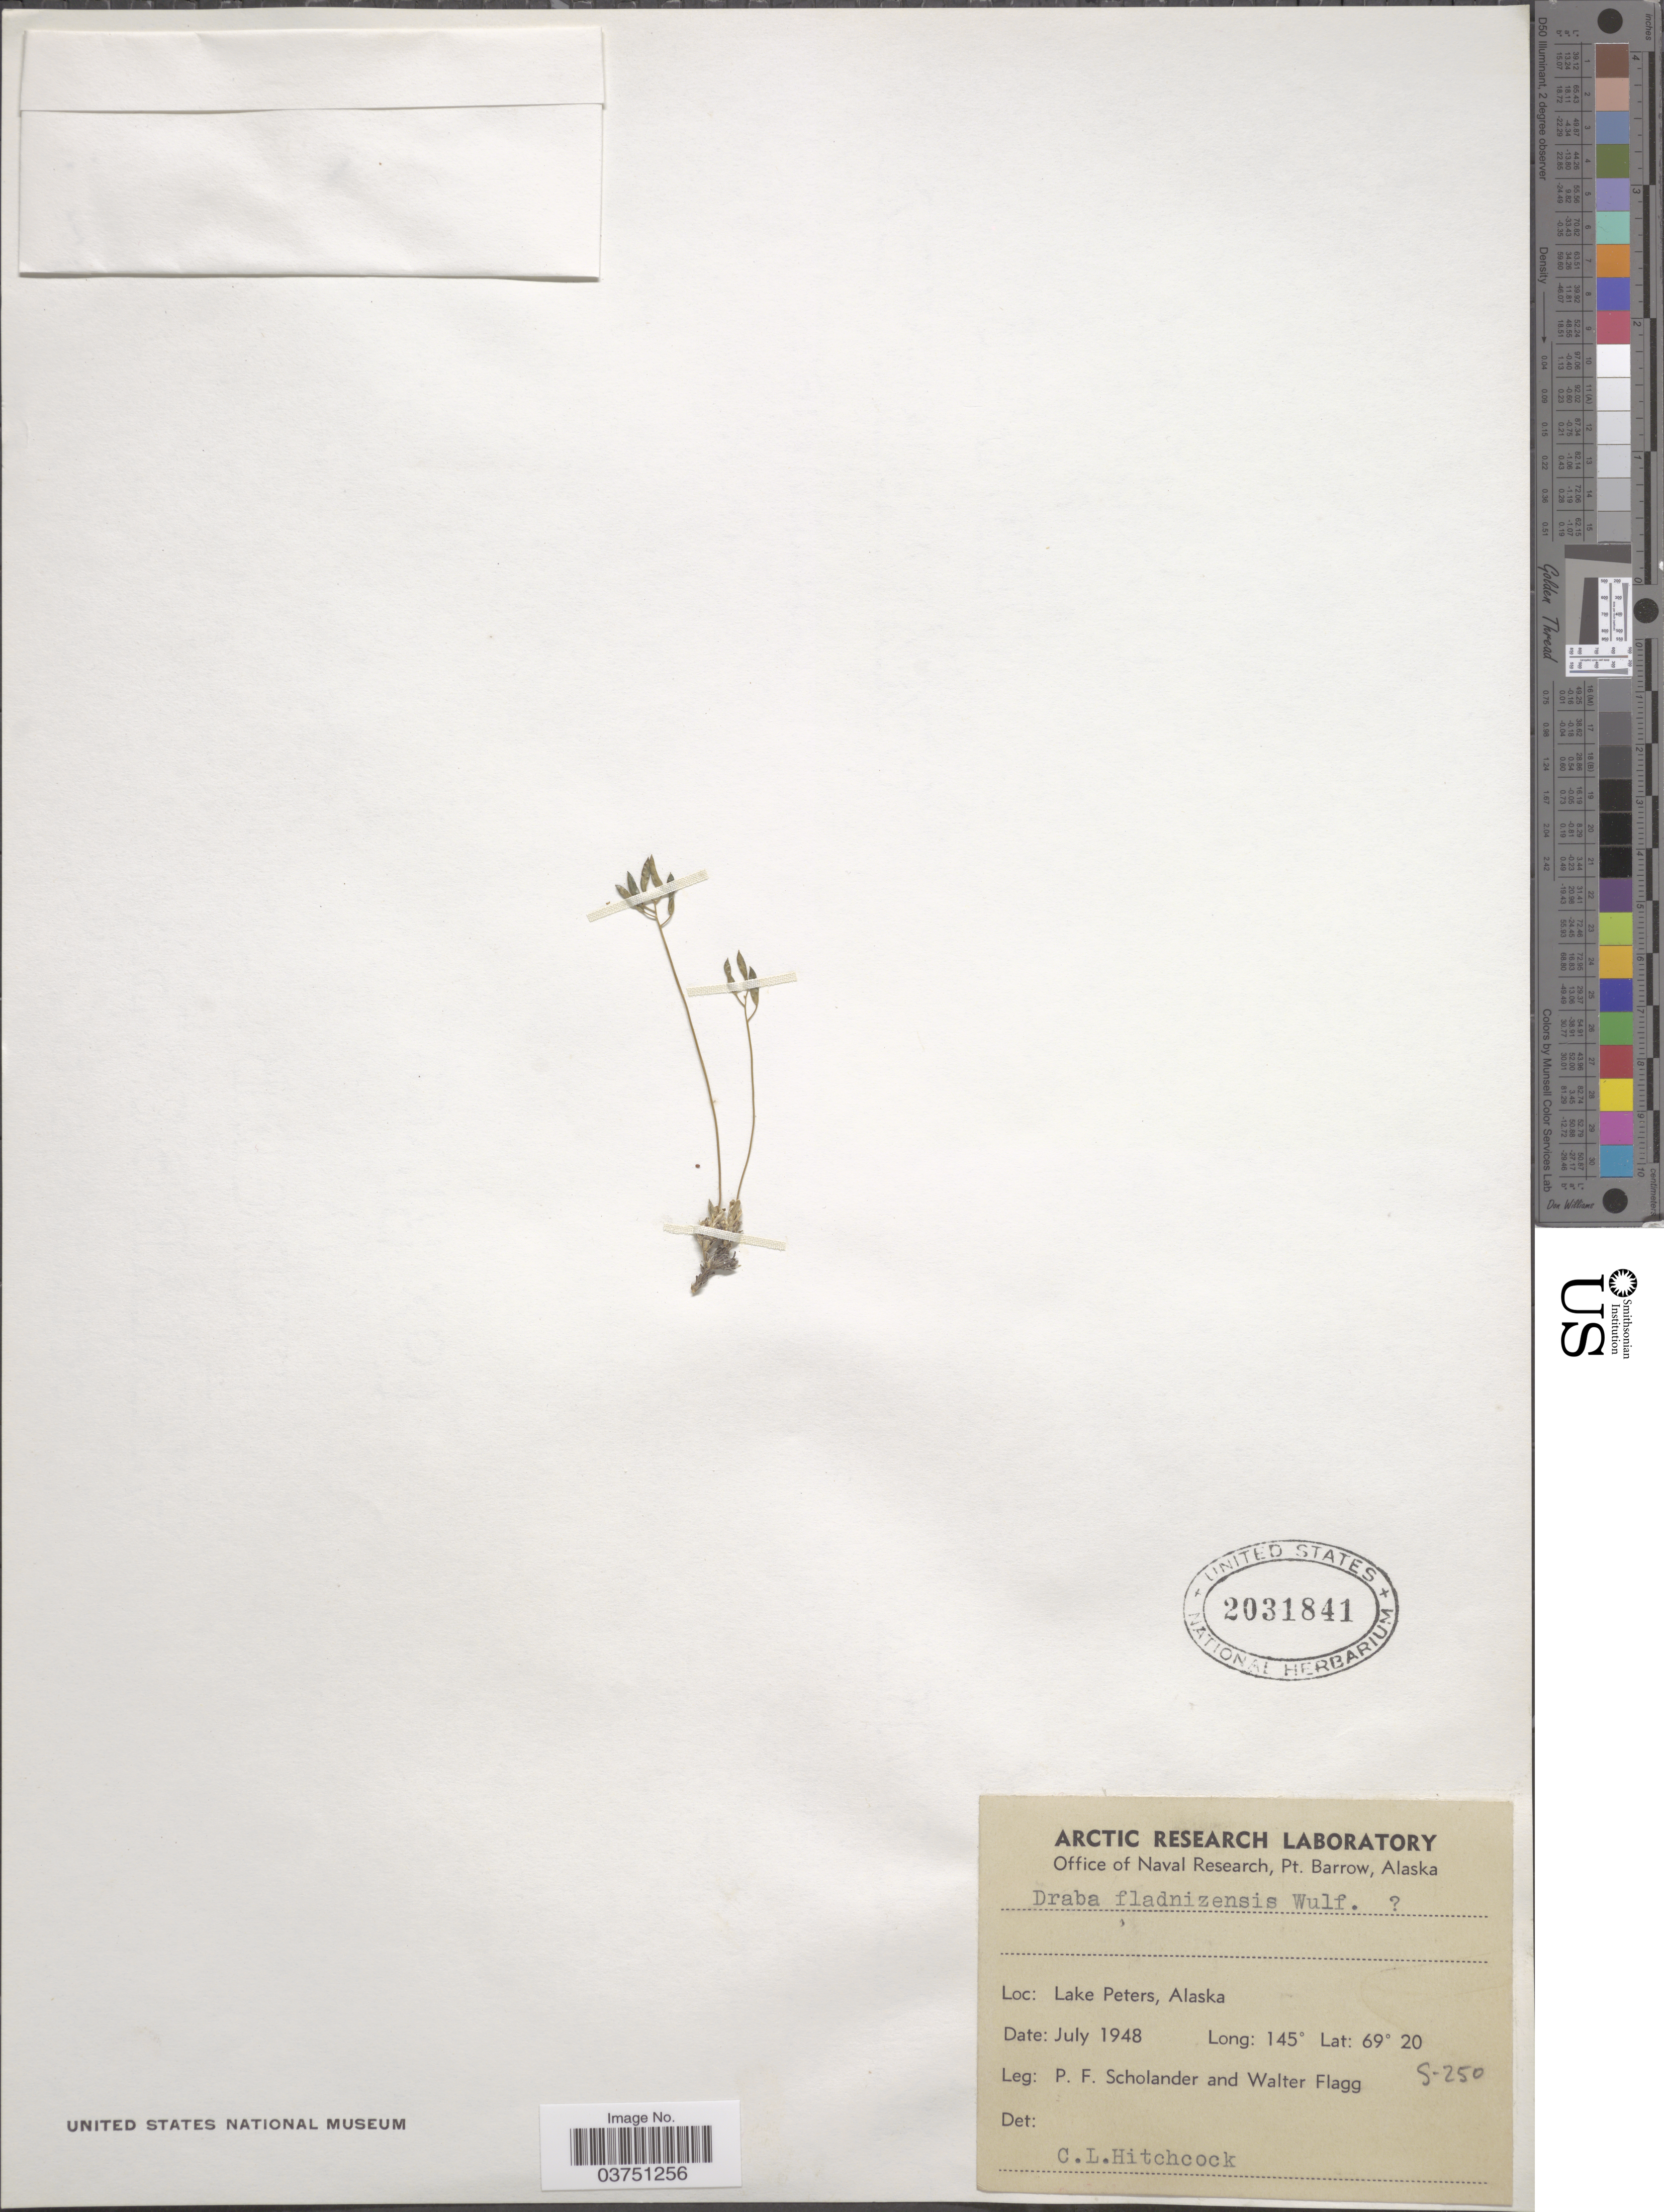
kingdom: Plantae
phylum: Tracheophyta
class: Magnoliopsida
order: Brassicales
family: Brassicaceae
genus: Draba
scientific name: Draba fladnizensis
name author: Wulfen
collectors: P. Scholander & W. Flagg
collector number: S-250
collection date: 1948-07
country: United States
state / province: Alaska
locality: Lake Peters.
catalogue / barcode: US 2031841